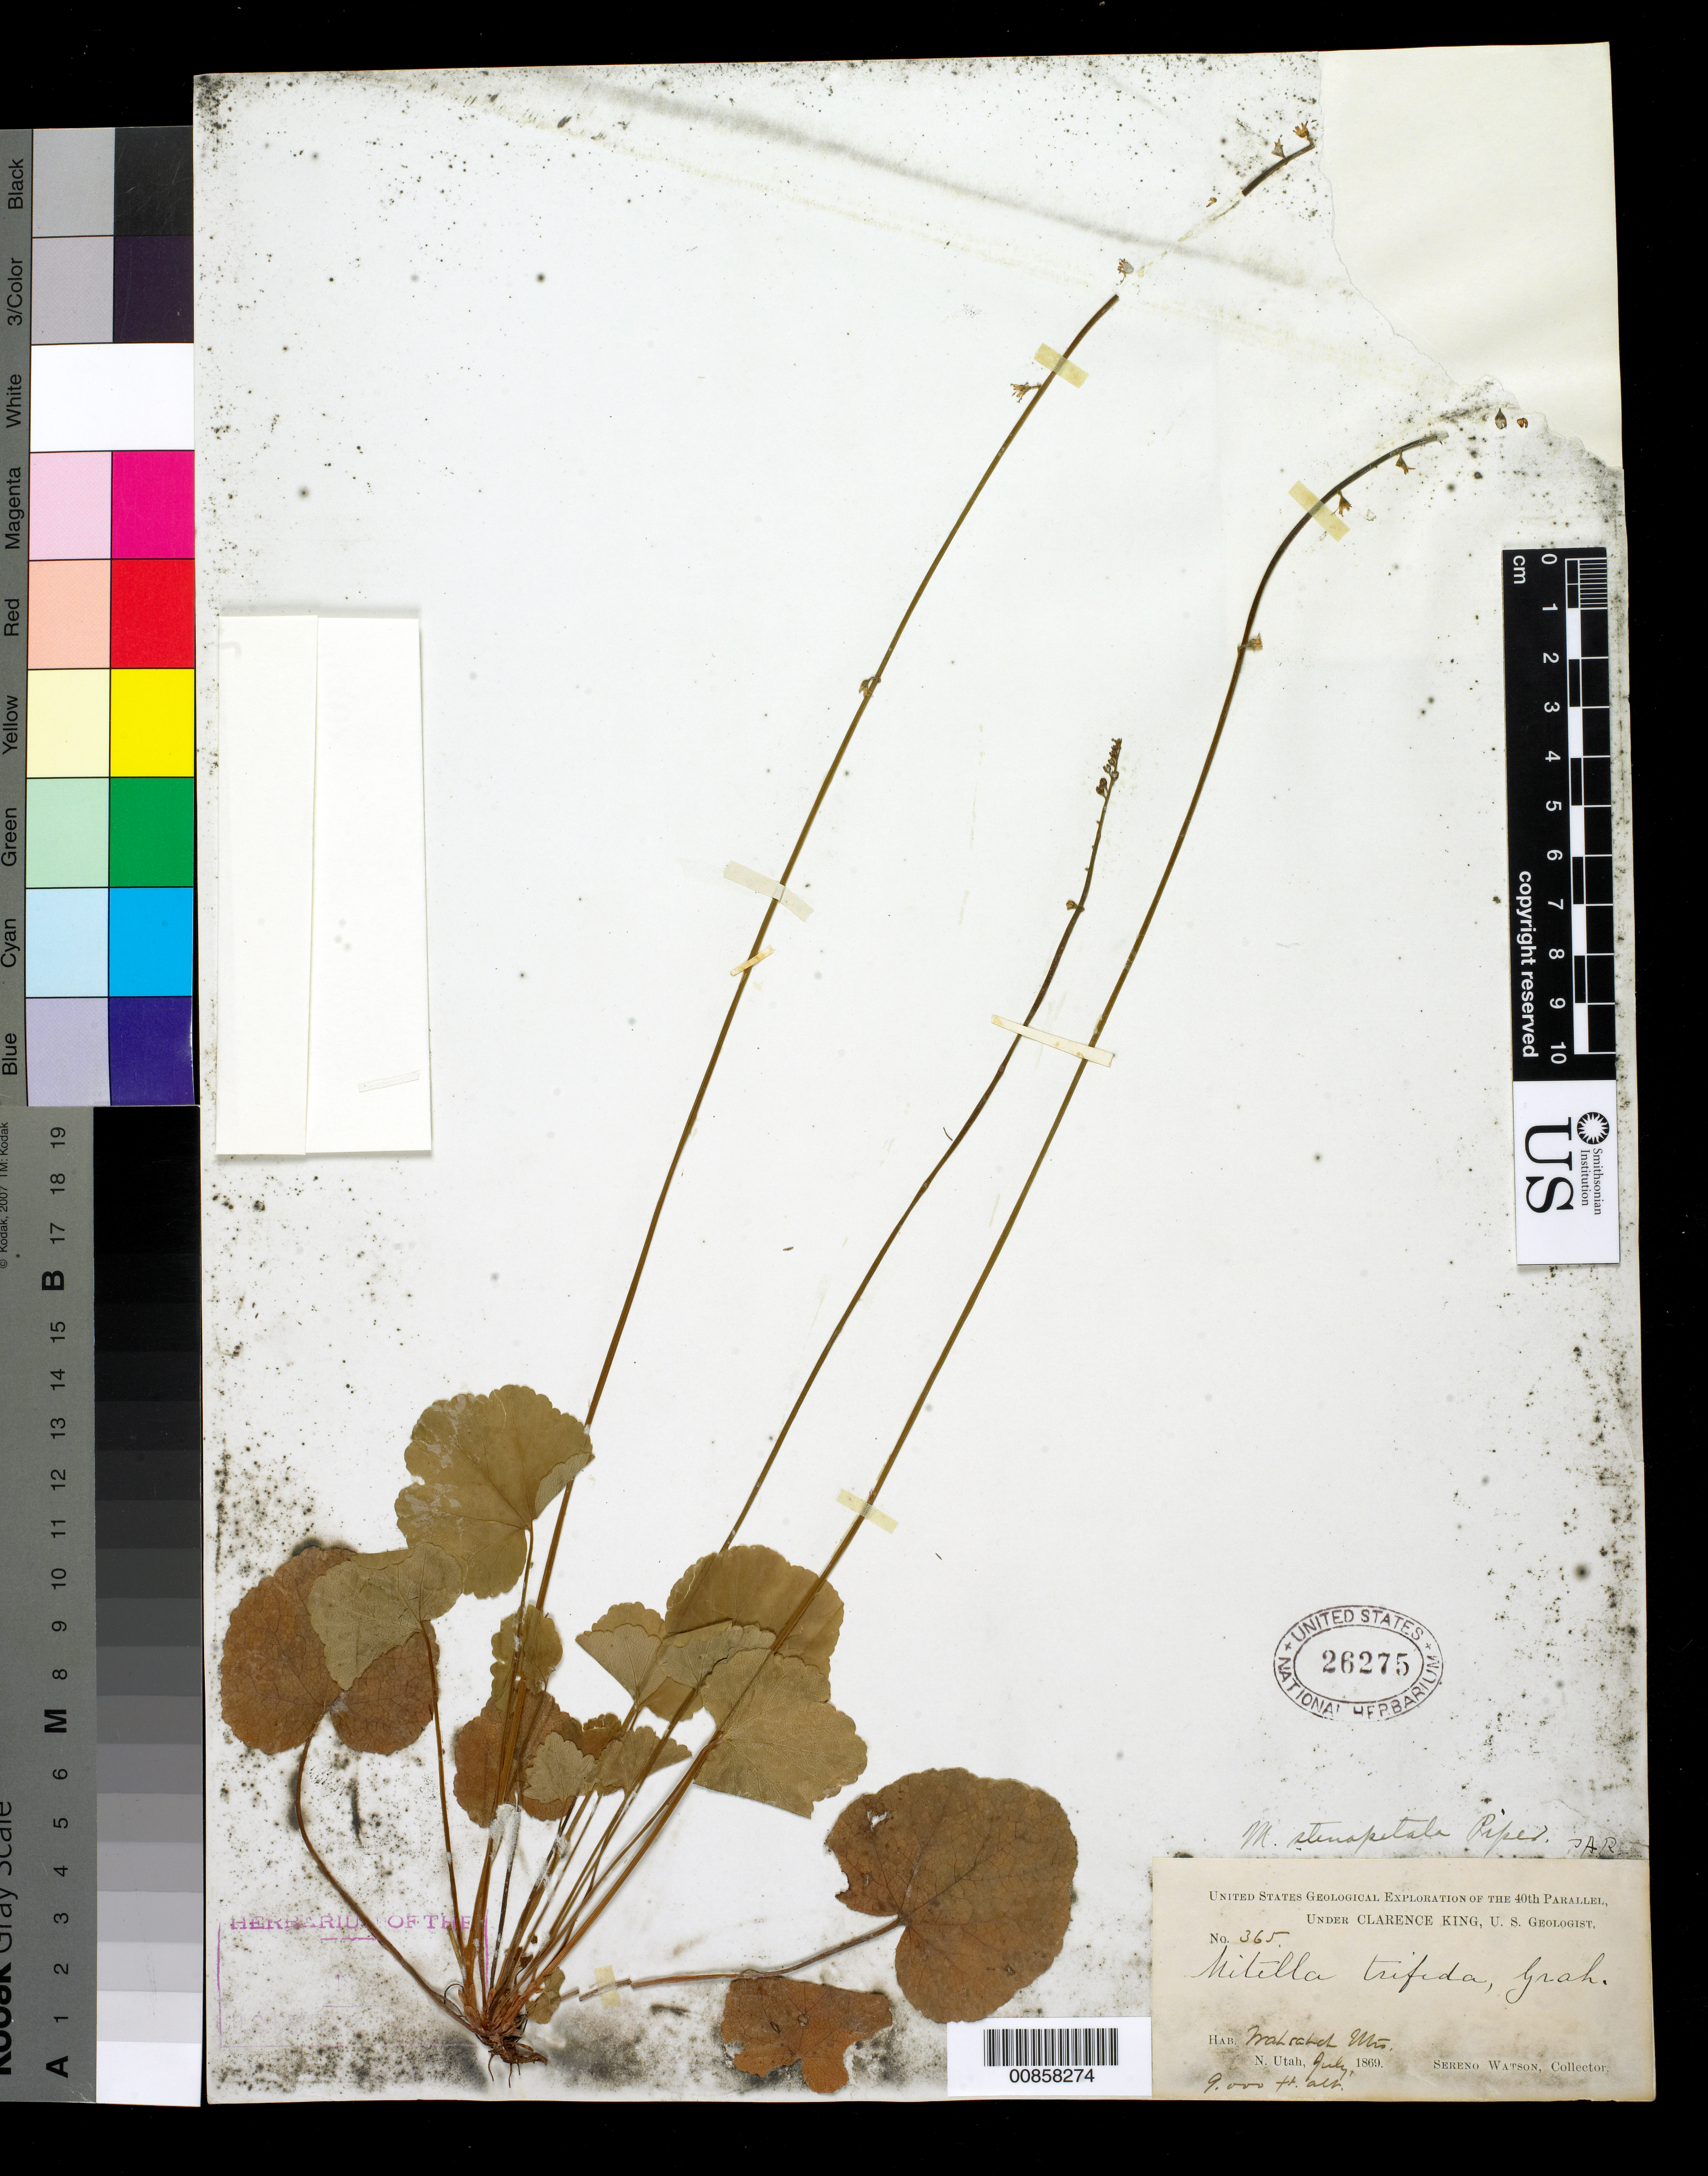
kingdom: Plantae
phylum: Tracheophyta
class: Magnoliopsida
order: Saxifragales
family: Saxifragaceae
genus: Mitella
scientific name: Mitella pentandra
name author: Hook.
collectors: S. Watson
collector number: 365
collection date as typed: Jul 1869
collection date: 1869-07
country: United States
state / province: Utah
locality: Wasatch Mts., N. Utah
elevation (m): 2743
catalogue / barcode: US 26275